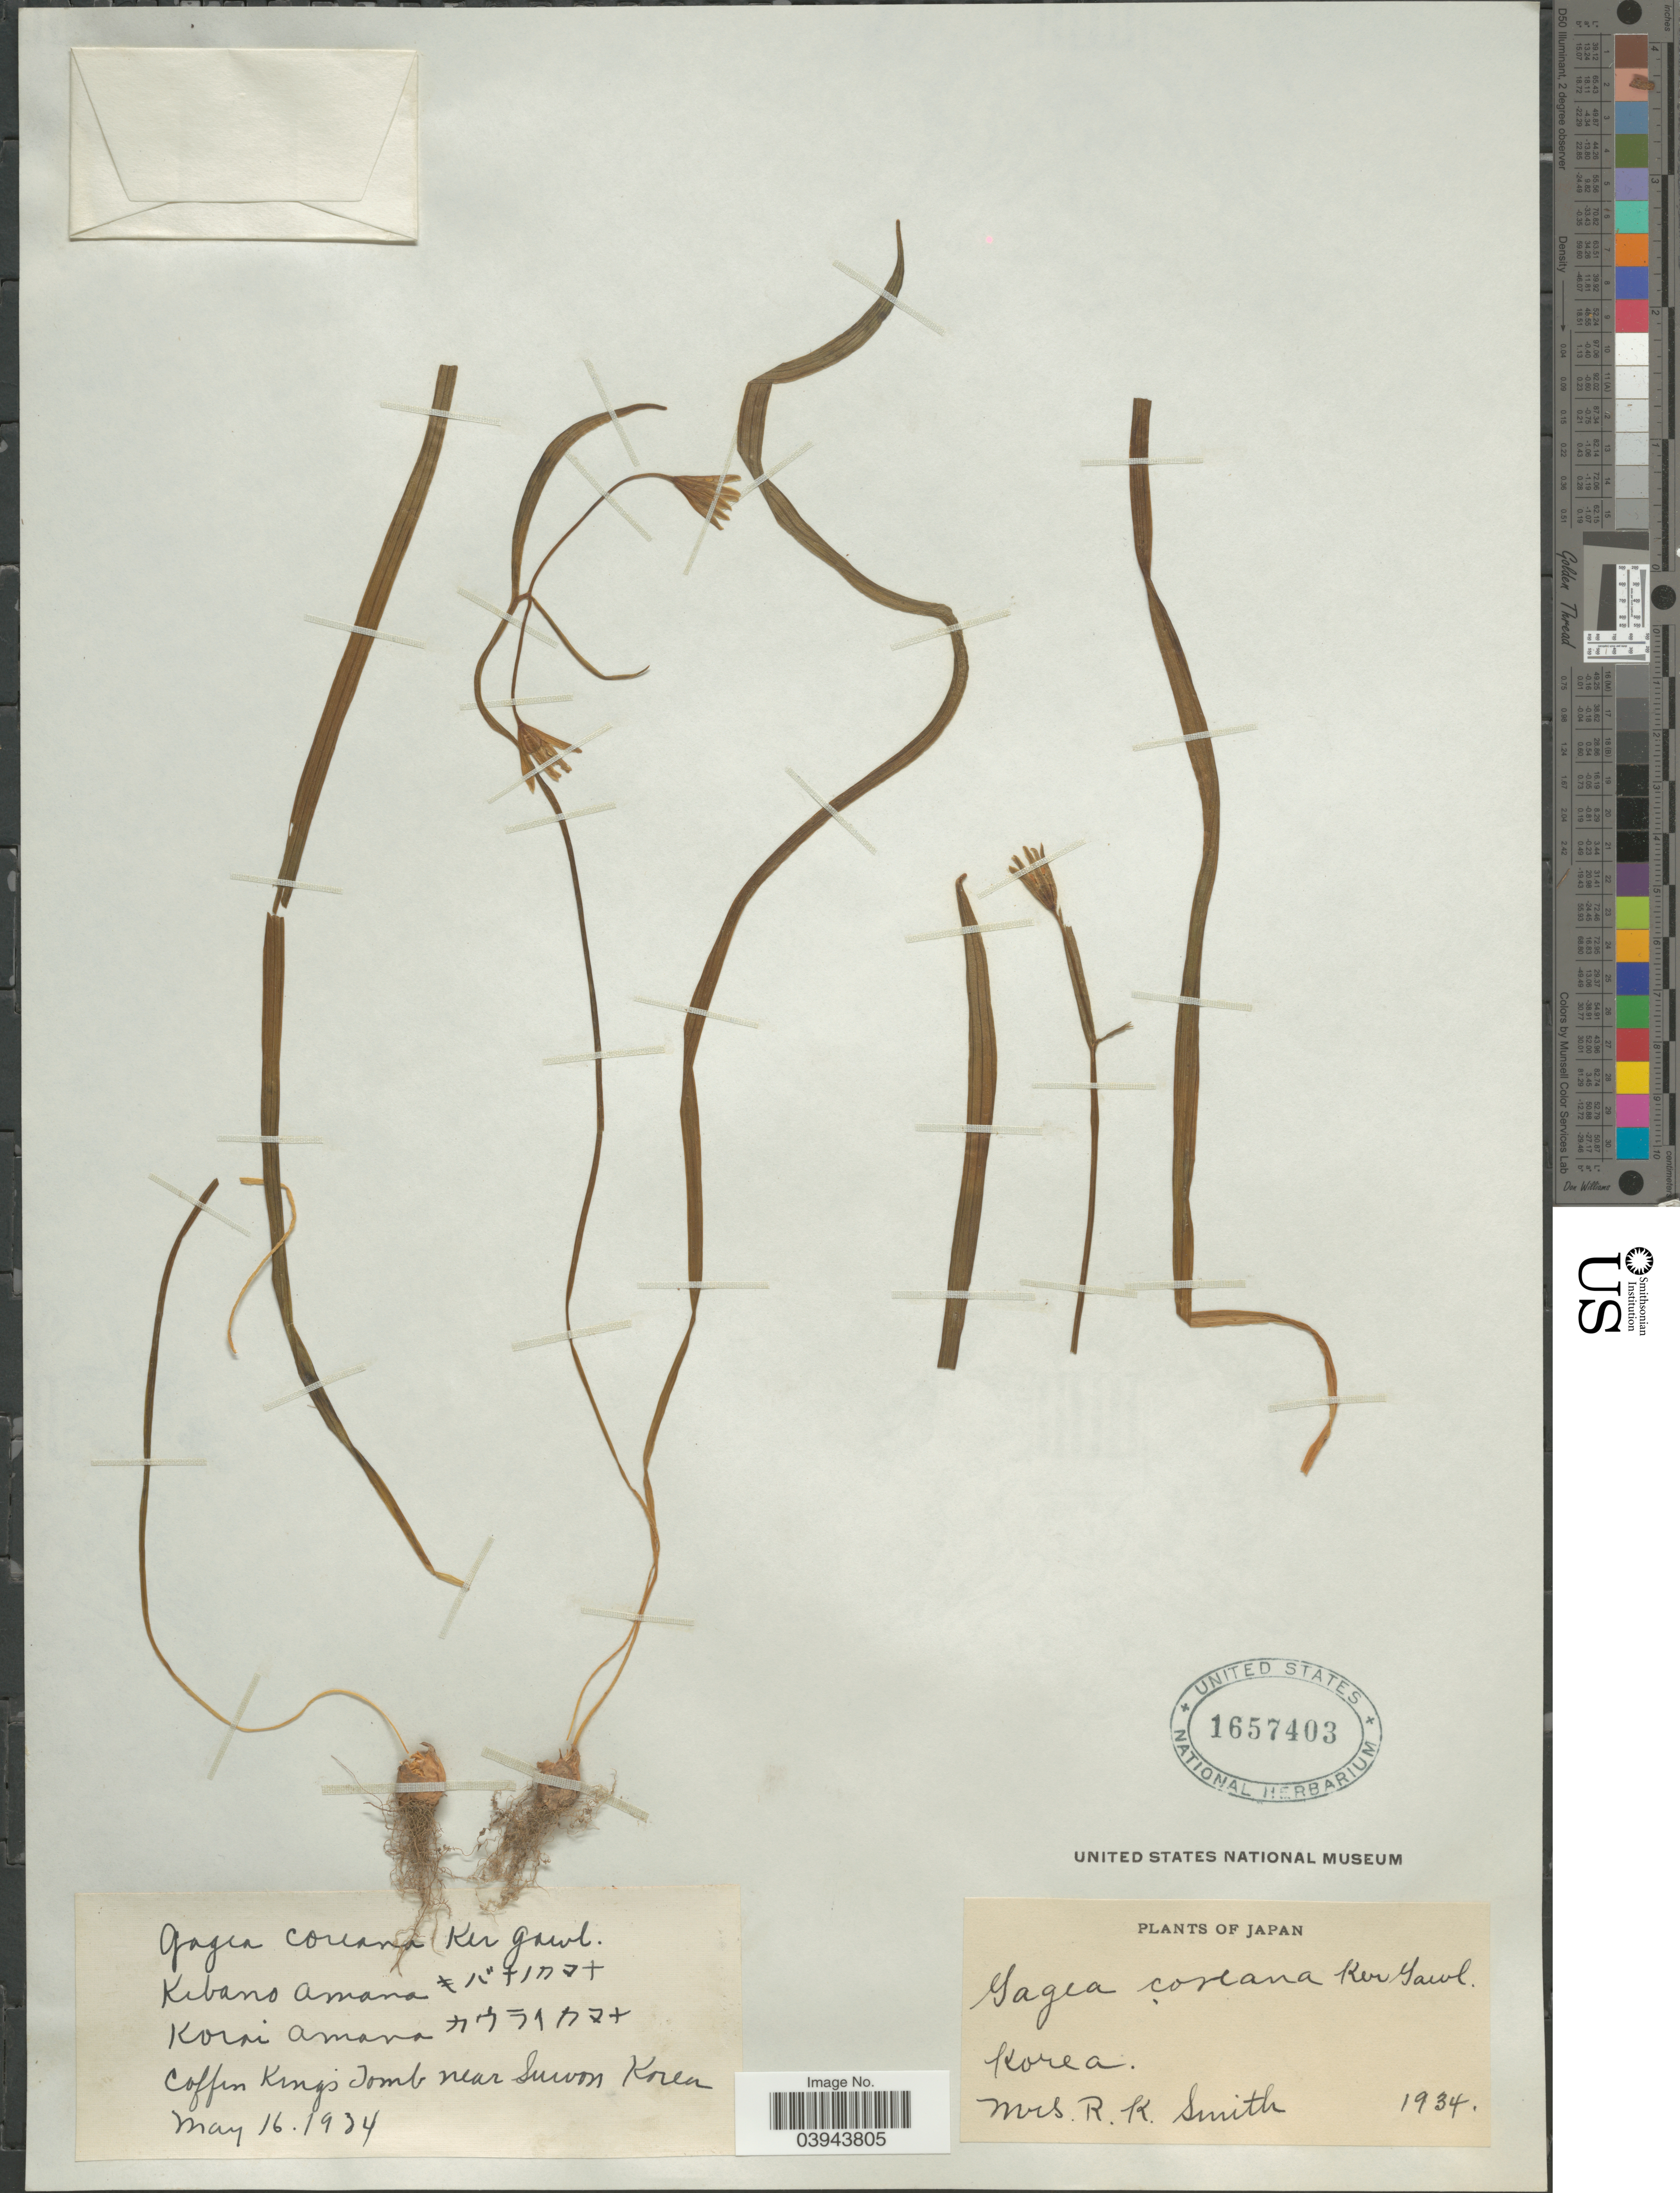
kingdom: Plantae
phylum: Tracheophyta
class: Liliopsida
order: Liliales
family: Liliaceae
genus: Gagea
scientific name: Gagea coreana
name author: H. Lév.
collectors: Mrs. R. K. Smith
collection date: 1934-05-16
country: South Korea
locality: Coffin Kings Tomb near Suwon Korea.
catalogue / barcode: US 1657403